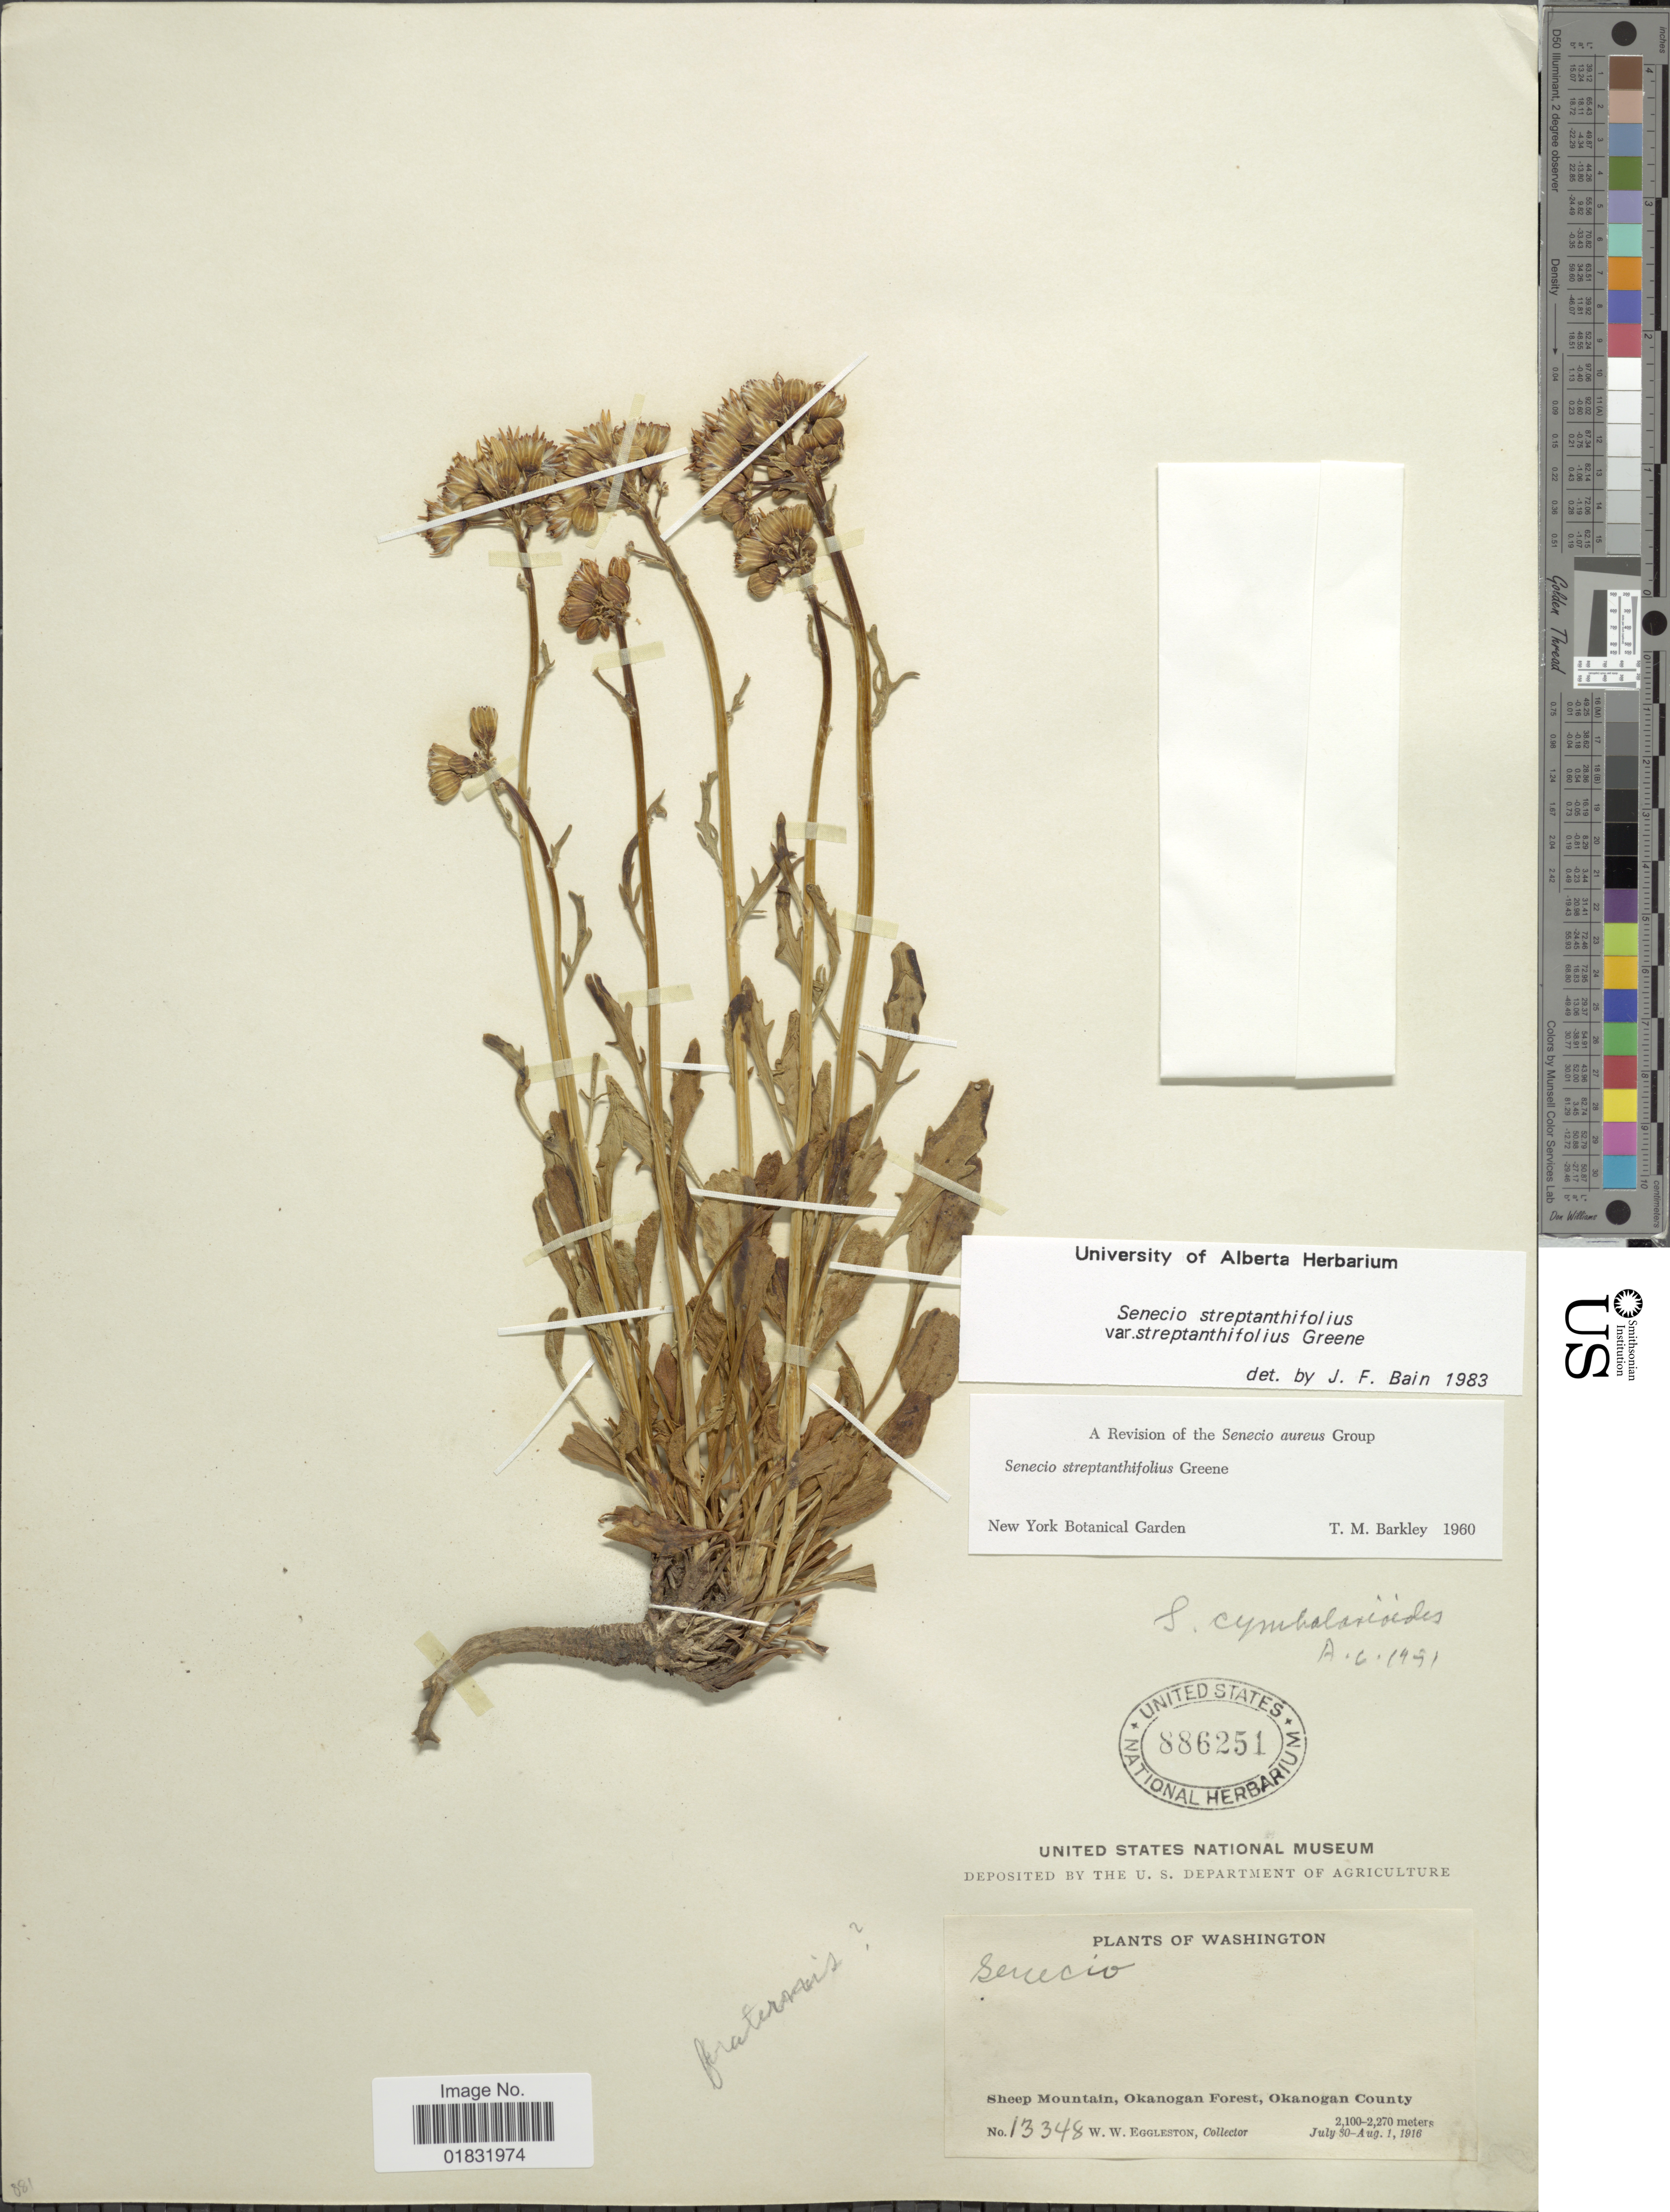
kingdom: Plantae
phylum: Tracheophyta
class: Magnoliopsida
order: Asterales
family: Asteraceae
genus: Packera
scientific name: Packera streptanthifolia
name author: (Greene) W.A. Weber & Á. Löve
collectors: W. W. Eggleston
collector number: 13348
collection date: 1916-07-30/1916-08-01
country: United States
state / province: Washington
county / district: Okanogan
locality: Sheep Mountain, Okanogan Forest, Okanogan County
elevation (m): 2100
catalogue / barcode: US 886251